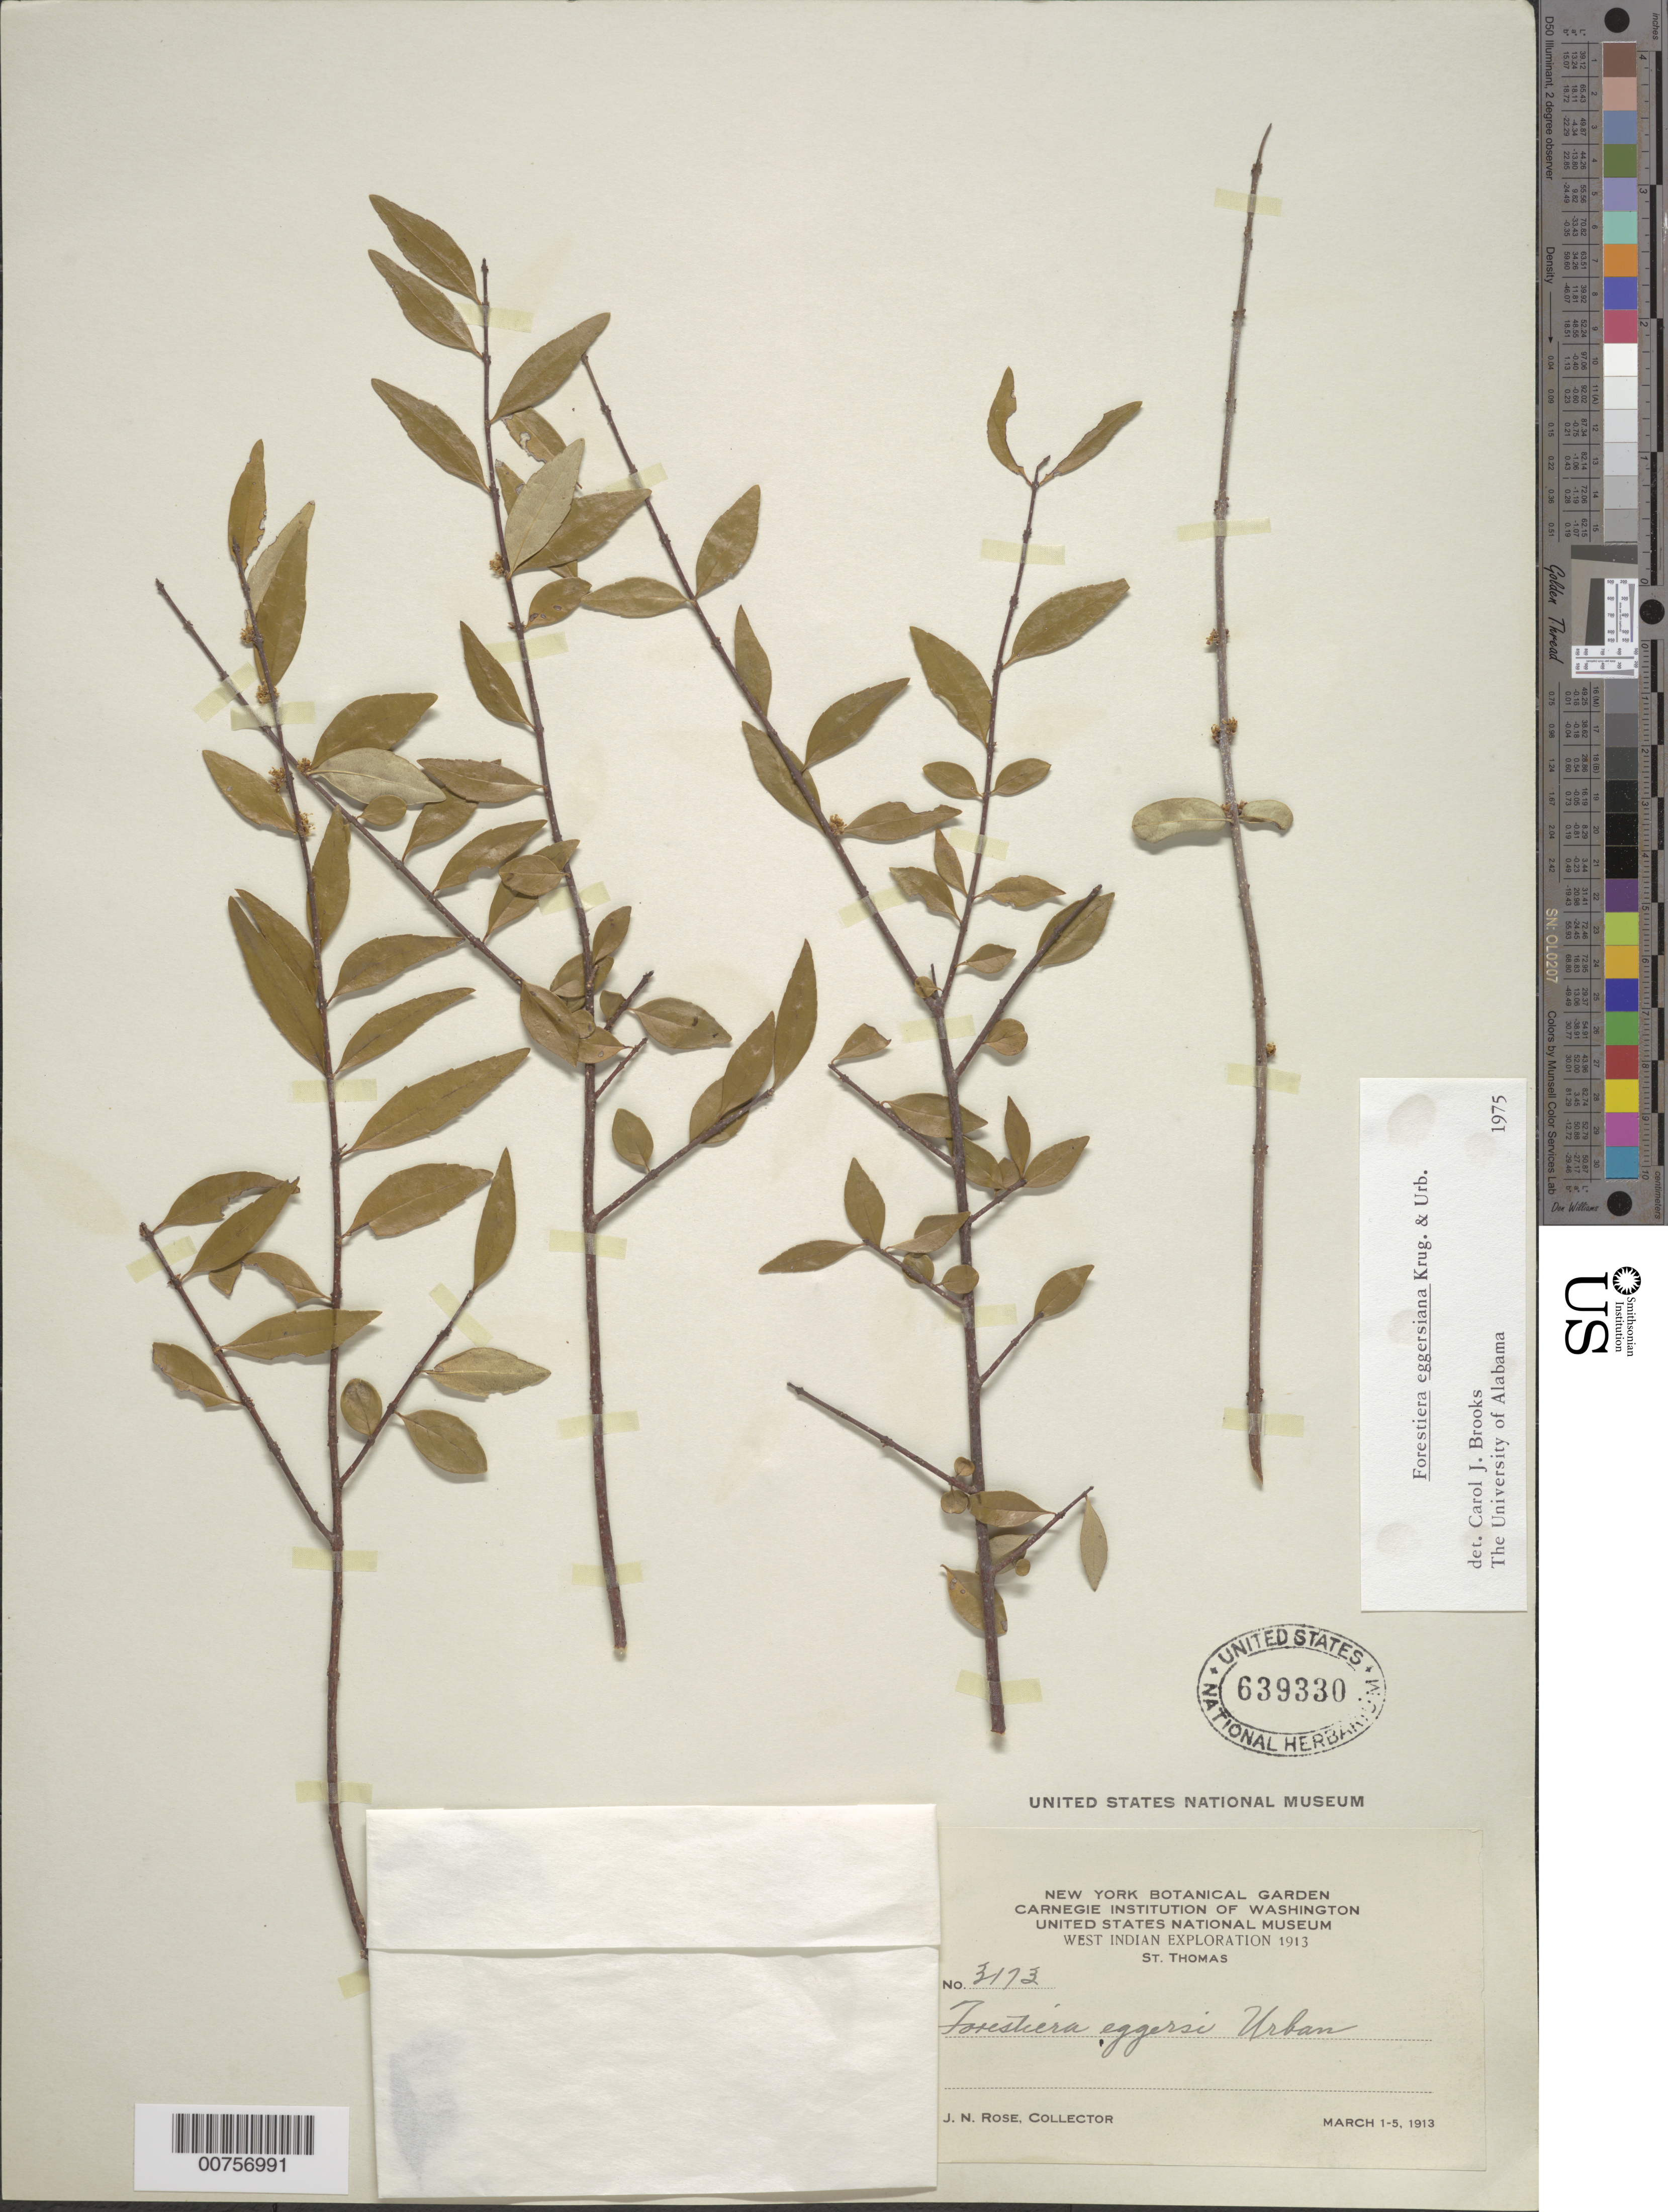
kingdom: Plantae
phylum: Tracheophyta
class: Magnoliopsida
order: Lamiales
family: Oleaceae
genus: Forestiera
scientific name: Forestiera eggersiana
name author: Krug & Urb.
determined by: Brooks, Cecil J.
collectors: J. N. Rose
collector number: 3173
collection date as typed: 01 Mar 1913 to 15 Mar 1913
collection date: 1913-03-01/1913-03-15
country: U.S. Virgin Islands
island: St. Thomas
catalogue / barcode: US 639330